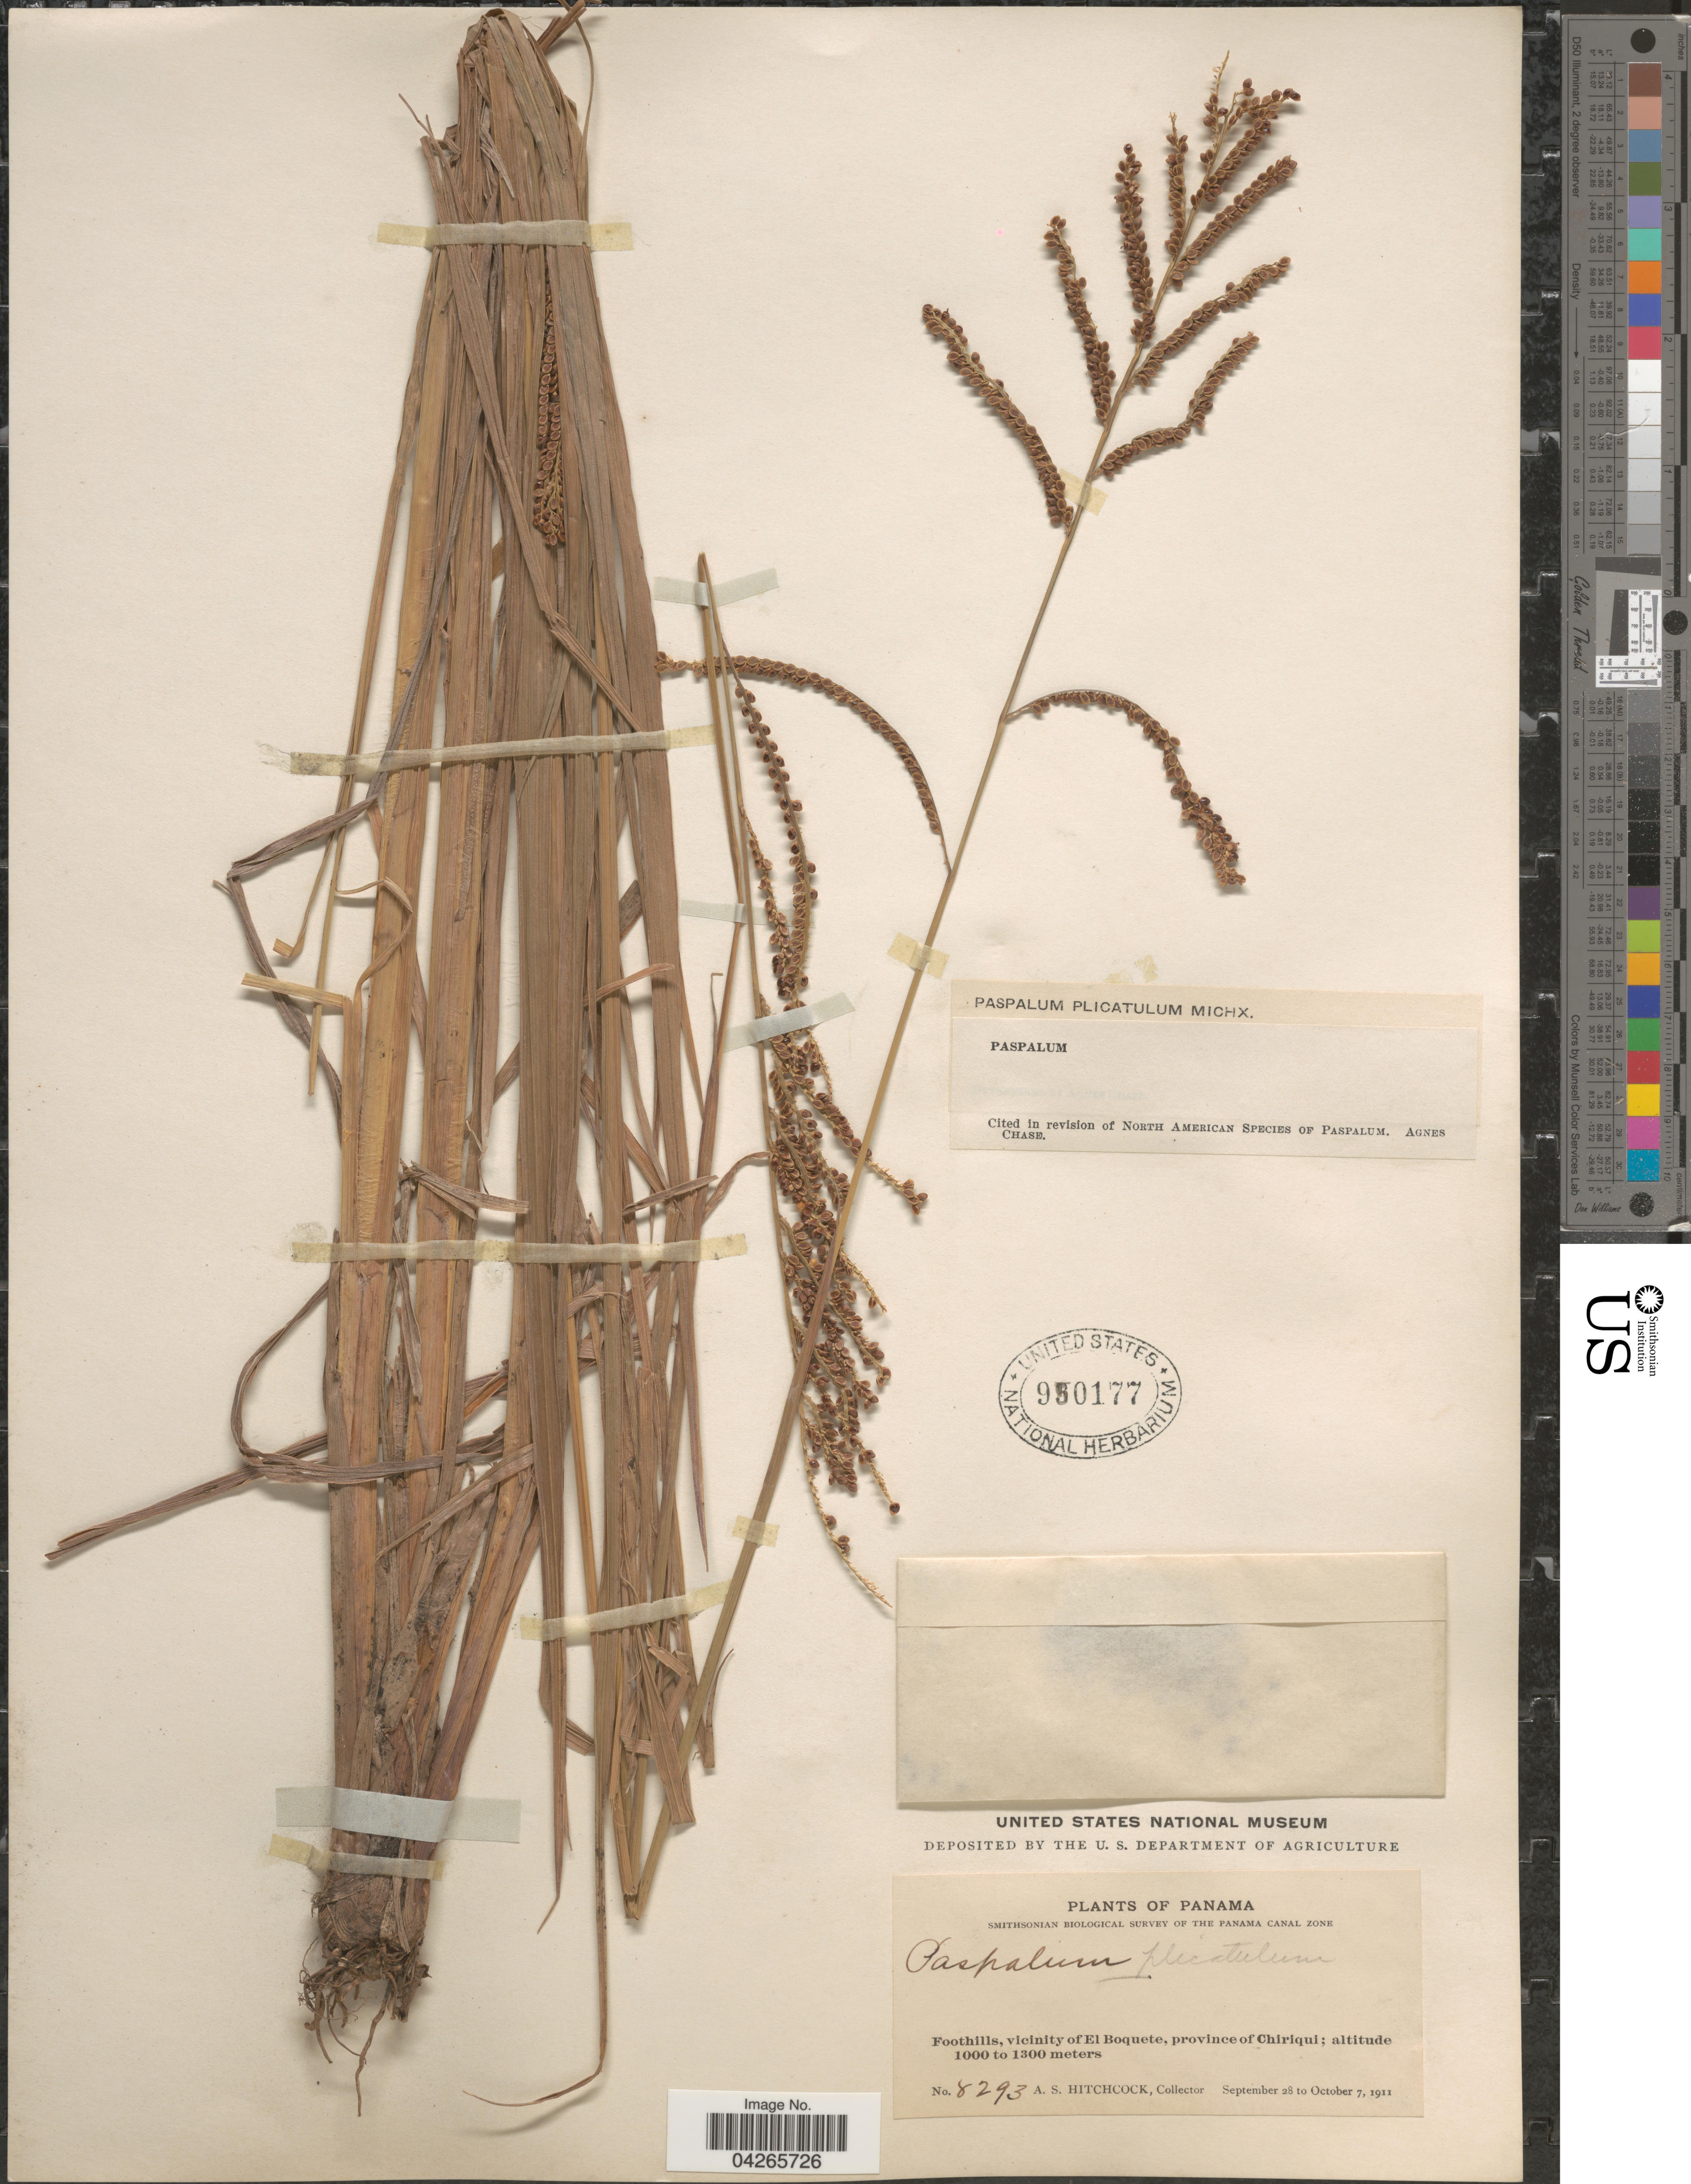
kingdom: Plantae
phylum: Tracheophyta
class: Liliopsida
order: Poales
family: Poaceae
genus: Paspalum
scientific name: Paspalum plicatulum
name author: Michx.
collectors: A. S. Hitchcock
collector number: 8293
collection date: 1911-09-28/1911-10-07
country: Panama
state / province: Chiriqui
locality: Smithsonian Biological Survey of the Panama Canal Zone. Foothills, vicinity of El Boquete.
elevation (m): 1000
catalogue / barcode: US 950177